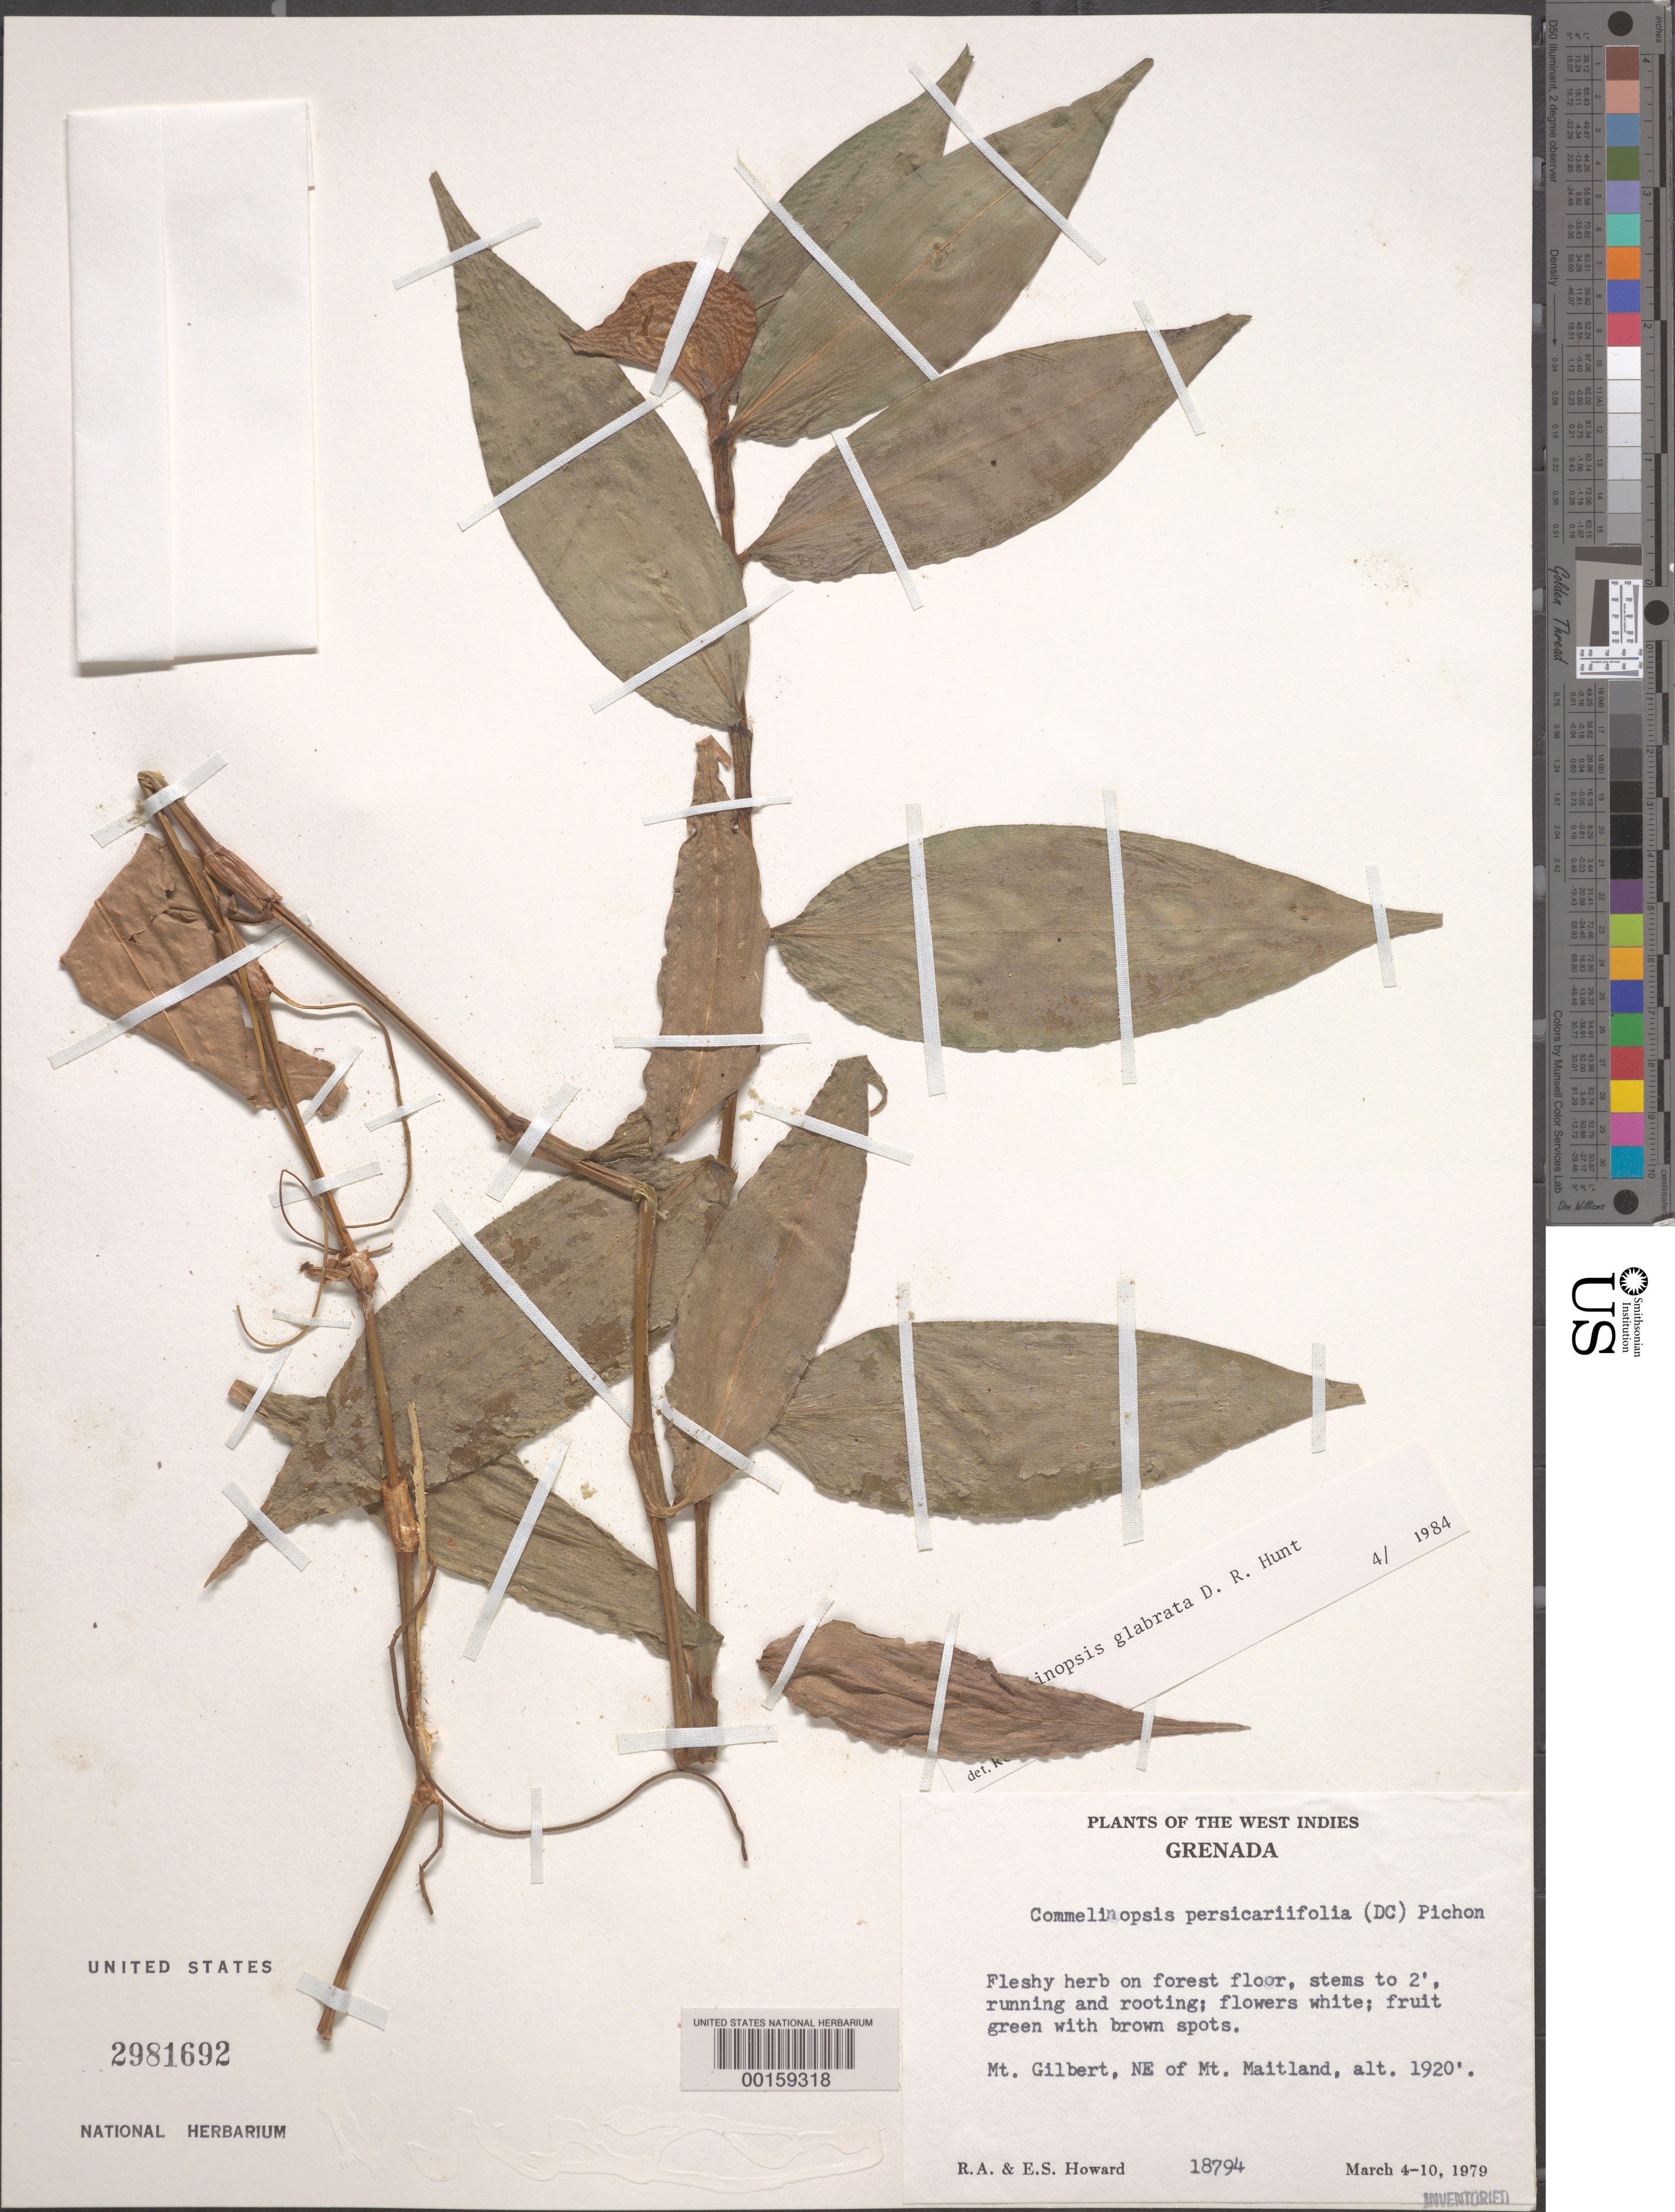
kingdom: Plantae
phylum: Tracheophyta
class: Liliopsida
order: Commelinales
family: Commelinaceae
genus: Commelina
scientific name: Commelina rufipes var. glabrata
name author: (D.R. Hunt) Faden & D.R. Hunt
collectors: R. A. Howard & E. S. Howard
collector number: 18794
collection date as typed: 04 Mar 1979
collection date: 1979-03-04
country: Grenada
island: Windward Is.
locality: Mt. Gilbert, NE of Mt. Maitland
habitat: On forest floor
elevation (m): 586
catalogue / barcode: US 2981692